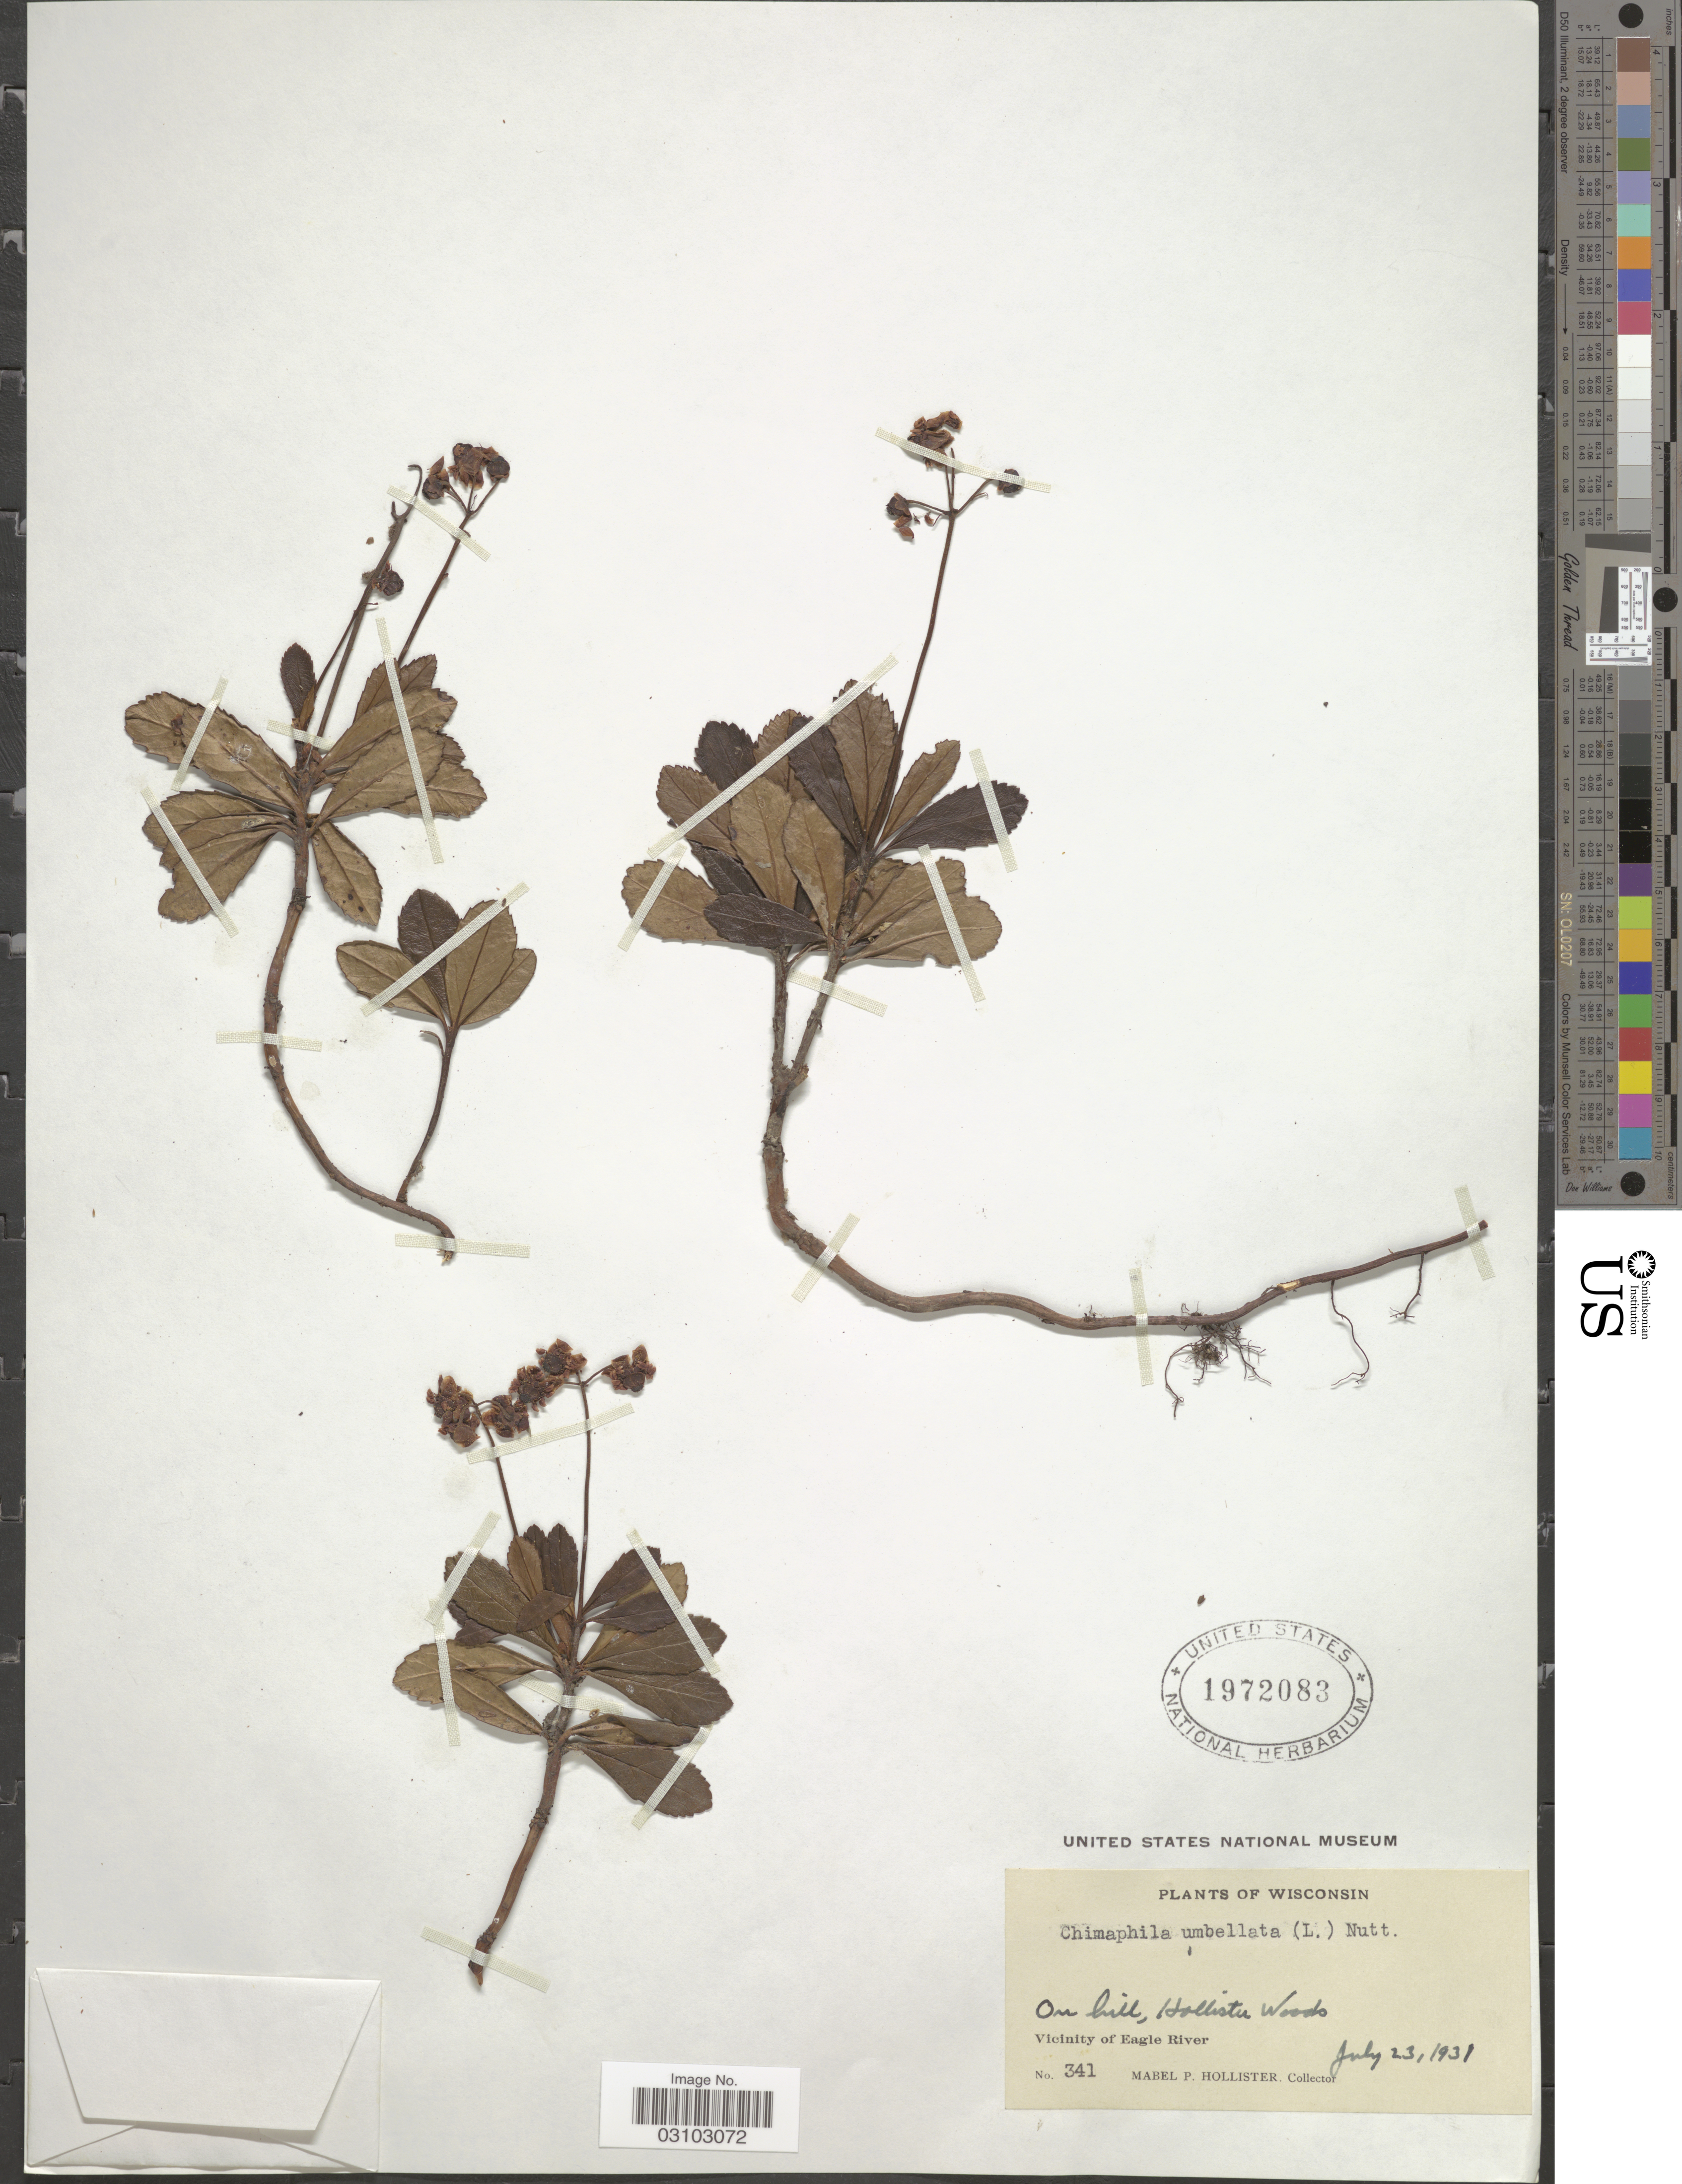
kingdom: Plantae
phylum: Tracheophyta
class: Magnoliopsida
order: Ericales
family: Ericaceae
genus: Chimaphila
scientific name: Chimaphila umbellata var. occidentalis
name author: (Rydb.) S.F. Blake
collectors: M. Hollister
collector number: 341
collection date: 1931-07-23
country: United States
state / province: Wisconsin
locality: On Hill, Hollister Woods, Vicinity of Eagle River.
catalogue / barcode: US 1972083